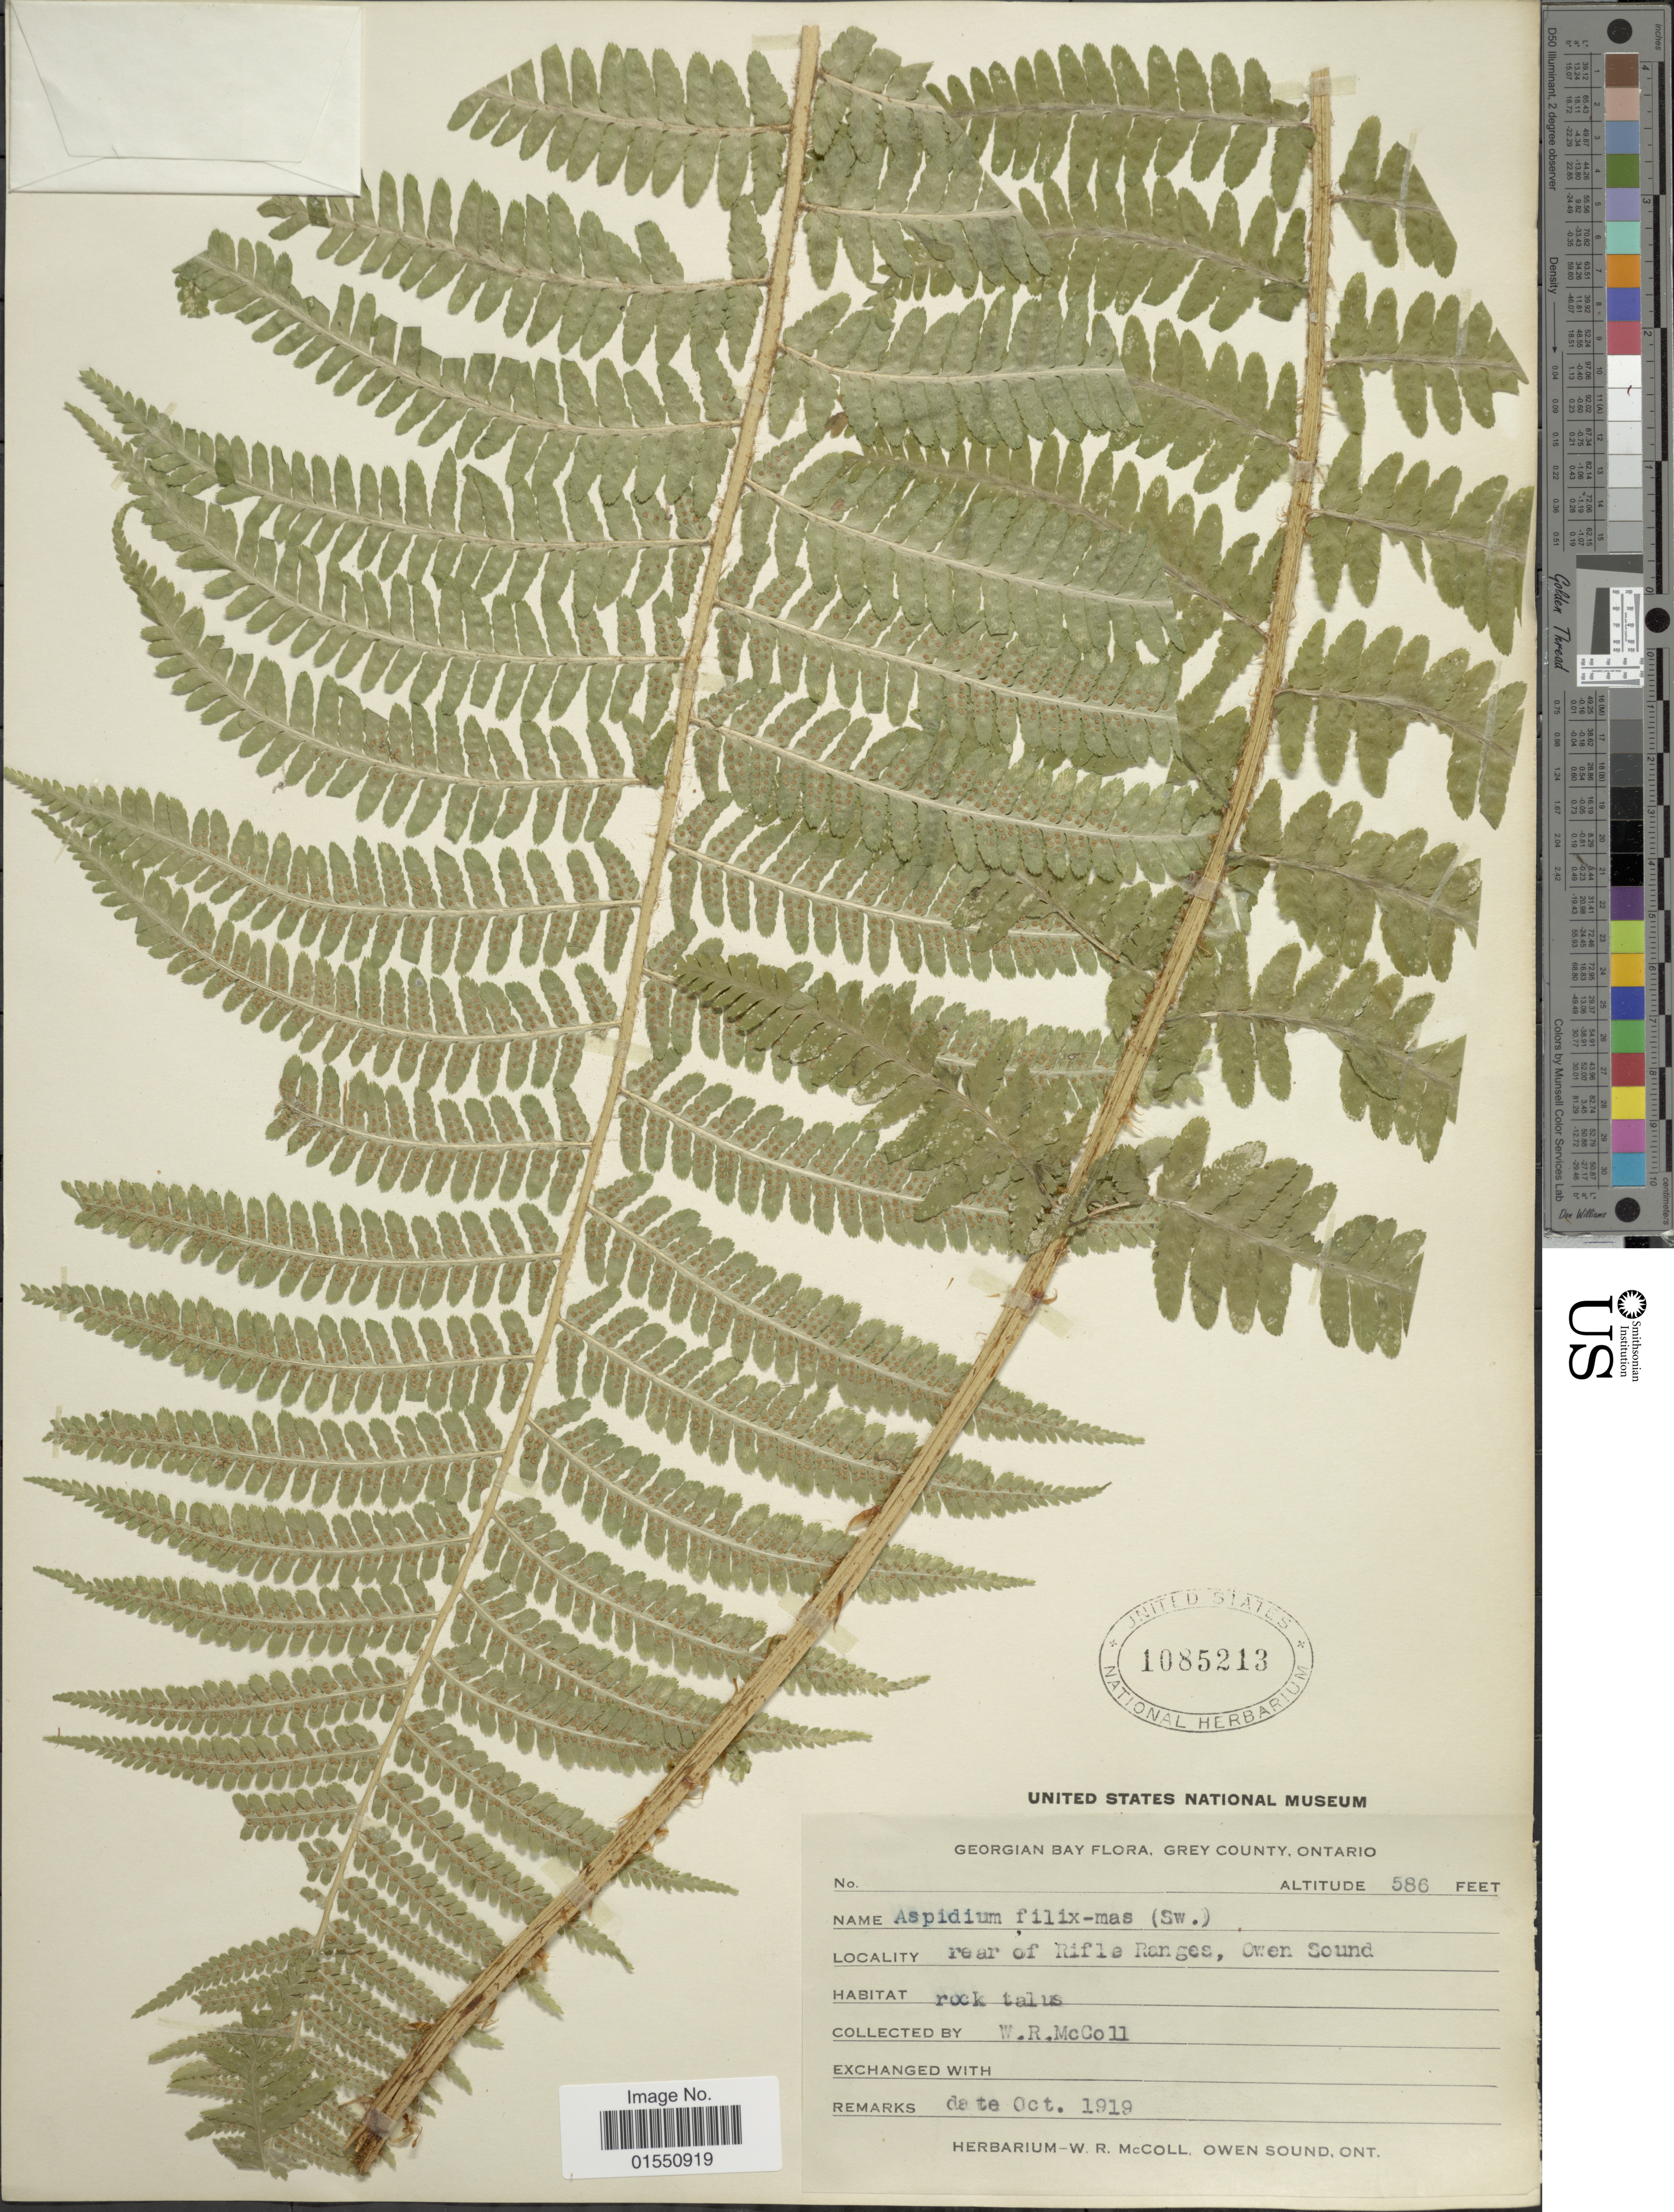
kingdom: Plantae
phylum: Tracheophyta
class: Polypodiopsida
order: Polypodiales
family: Dryopteridaceae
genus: Dryopteris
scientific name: Dryopteris filix-mas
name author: (L.) Schott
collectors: W. McColl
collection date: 1919-10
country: Canada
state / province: Ontario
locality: Georgeian Bay Flora, Grey County. Rear of Rifle Ranges, Owen Sound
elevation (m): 179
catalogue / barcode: US 1085213